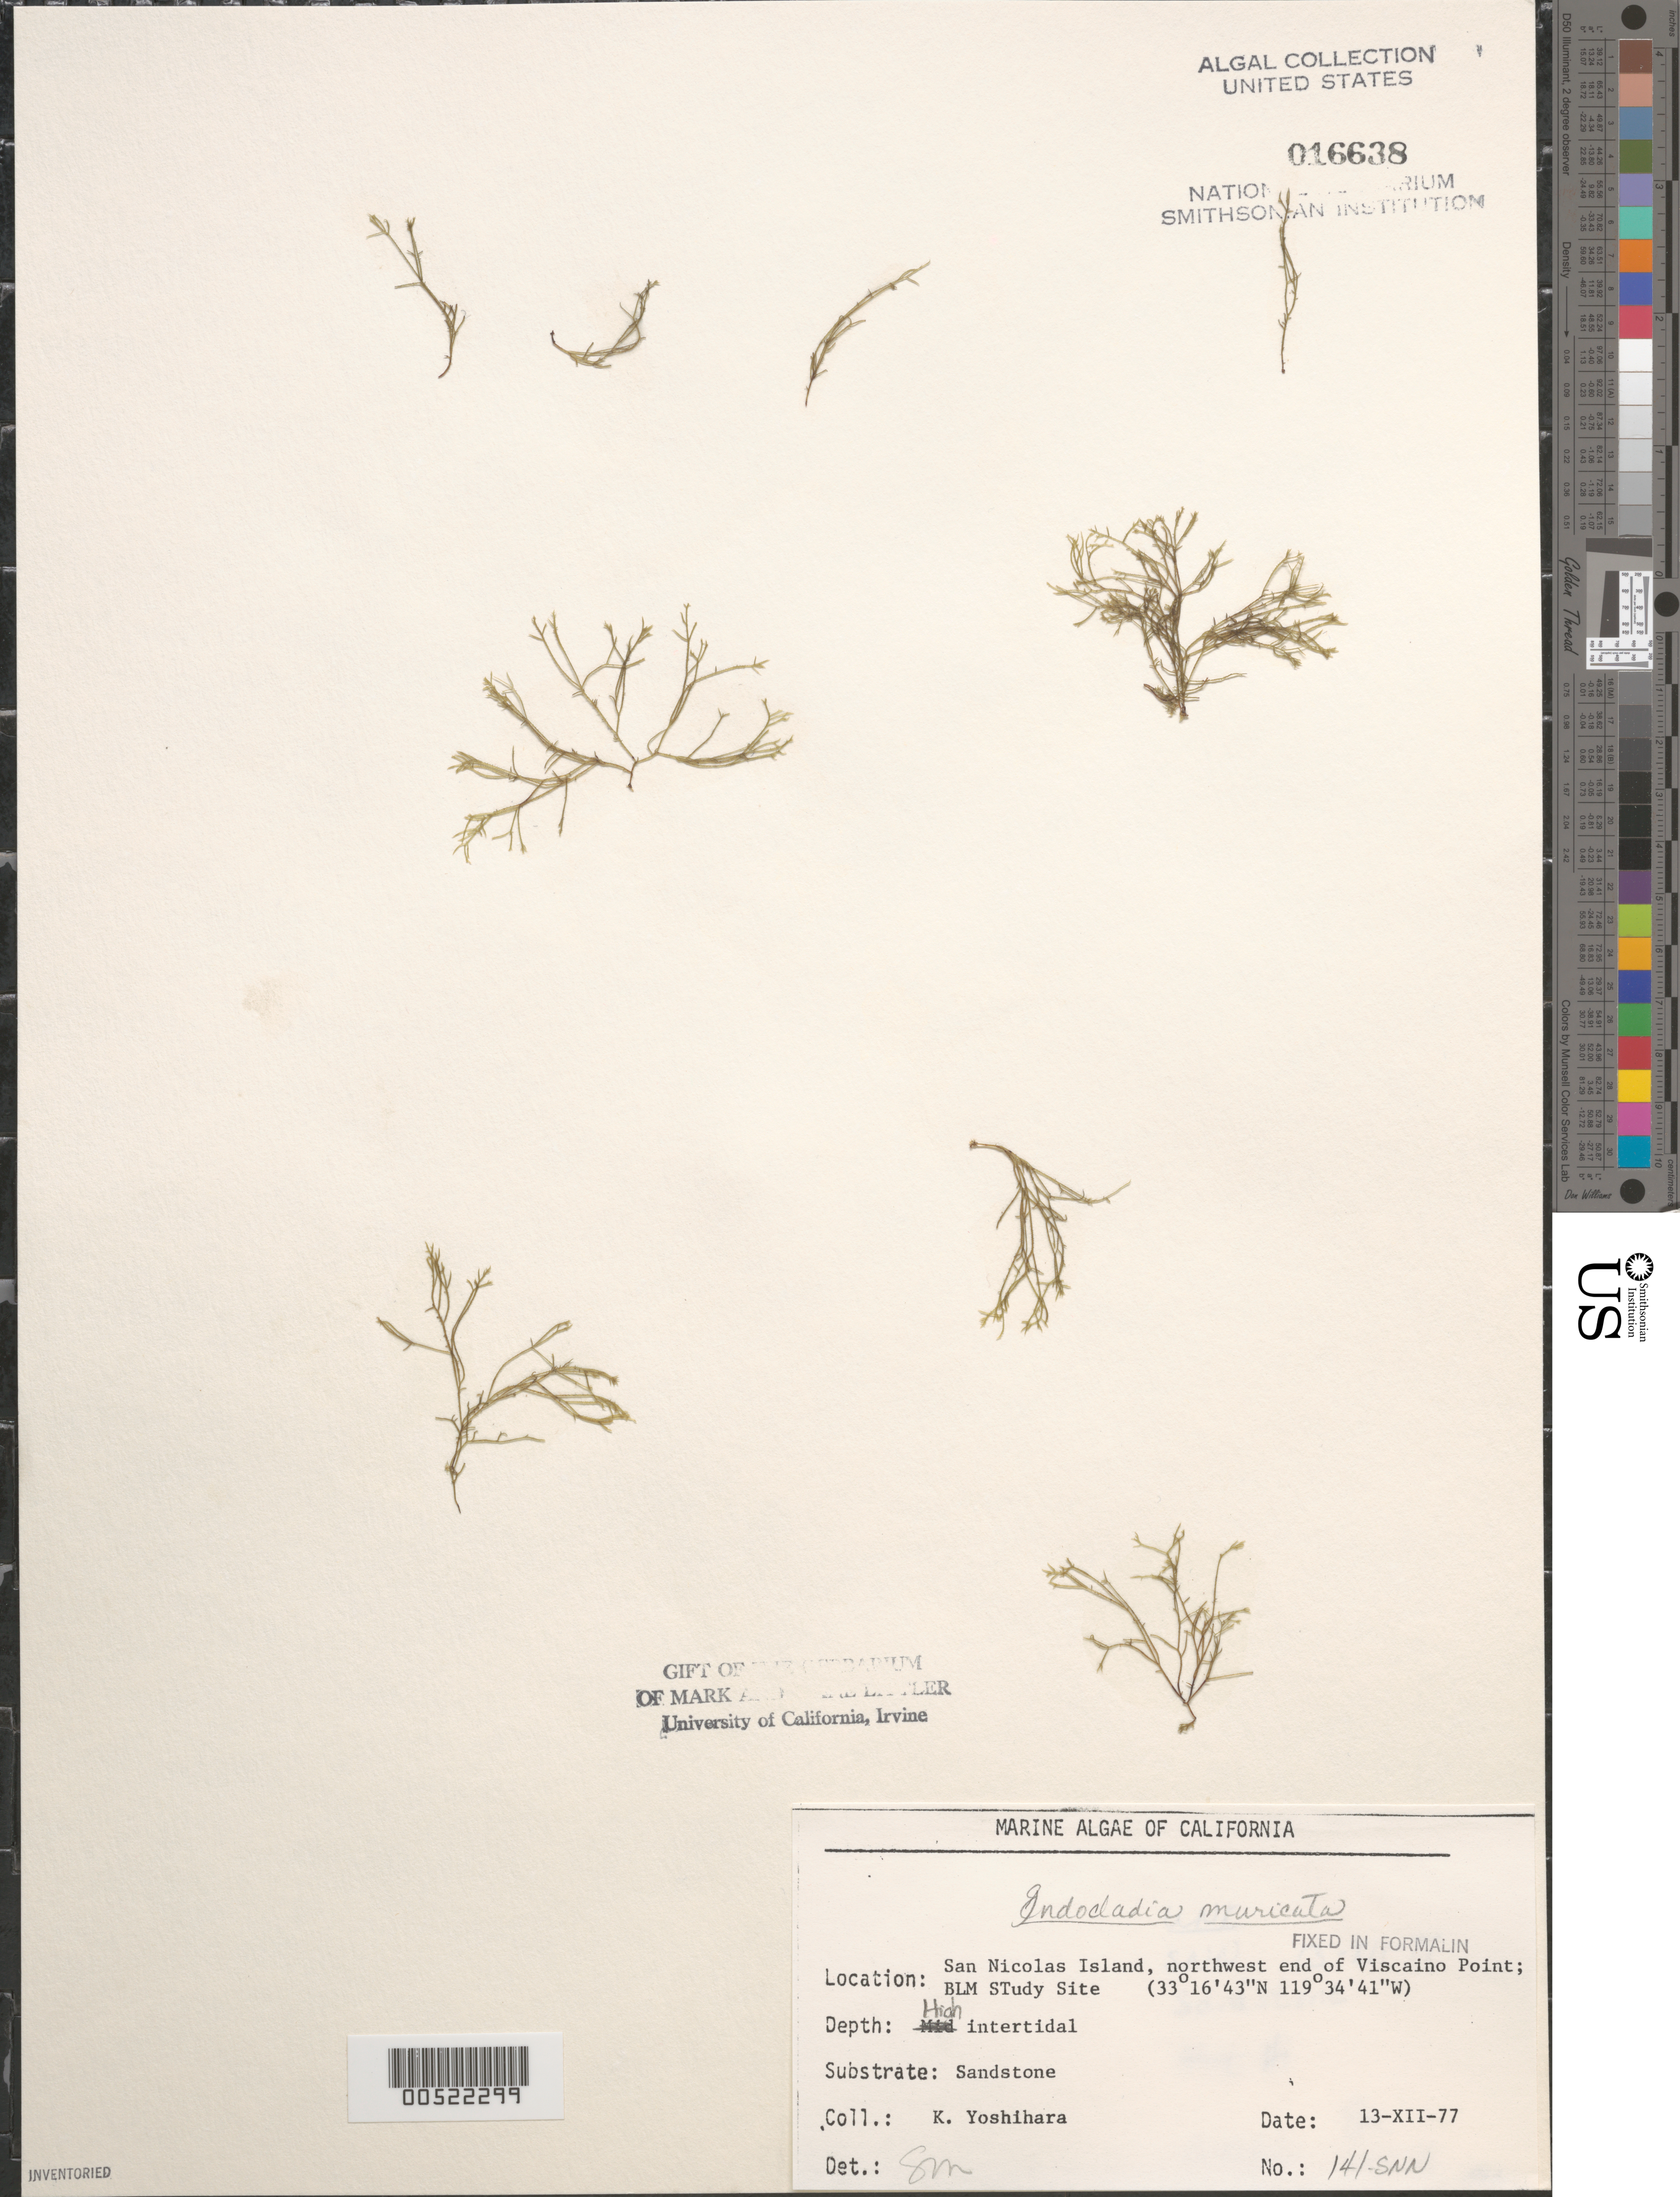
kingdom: Plantae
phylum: Rhodophyta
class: Florideophyceae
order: Gigartinales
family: Endocladiaceae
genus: Endocladia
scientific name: Endocladia muricata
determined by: Murray, S. N.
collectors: K. Yoshihara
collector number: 141-snn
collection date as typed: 13 Dec 1977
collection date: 1977-12-13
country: United States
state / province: California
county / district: Ventura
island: San Nicolas Island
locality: Viscaino Point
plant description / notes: BLM-SOCALBIGHT Rocky Intertidal Survey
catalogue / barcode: US 16638